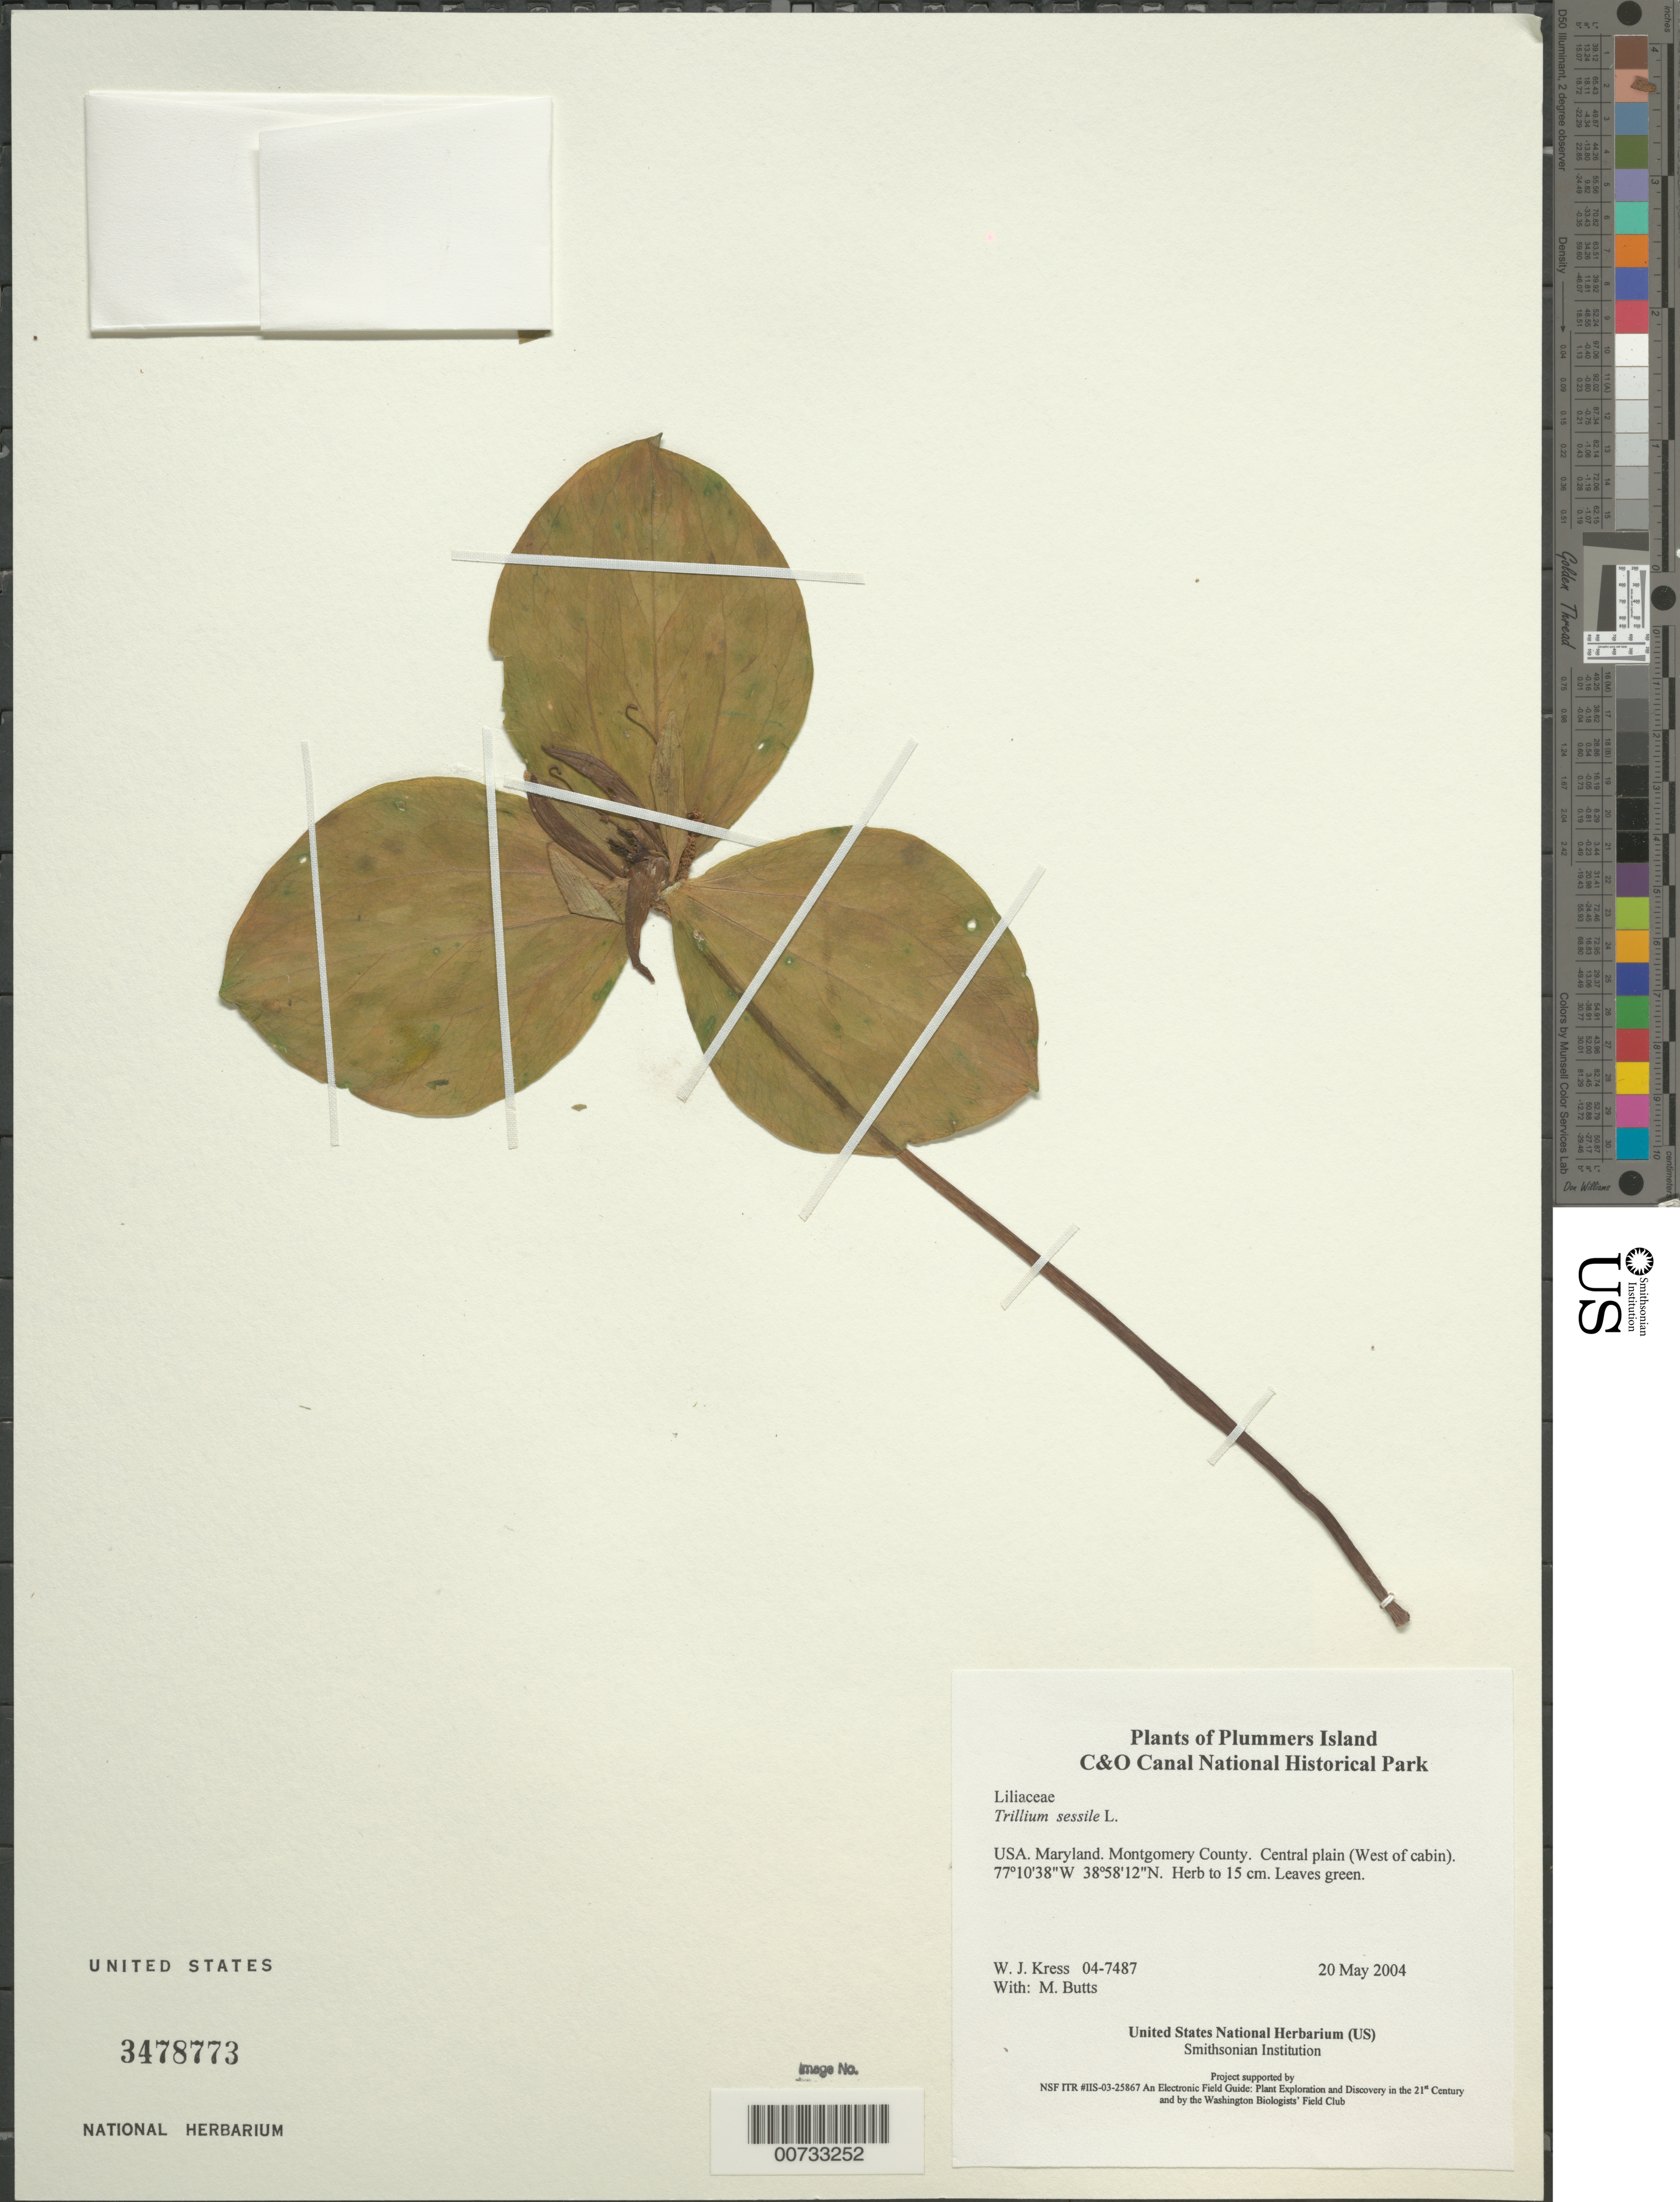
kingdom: Plantae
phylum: Tracheophyta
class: Liliopsida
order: Liliales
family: Melanthiaceae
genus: Trillium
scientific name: Trillium sessile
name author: L.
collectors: W. J. Kress & M. B. Butts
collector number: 04-7487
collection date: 2004-05-20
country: United States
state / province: Maryland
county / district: Montgomery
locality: Chesapeake and Ohio Canal National Historical Park, Plummers Island, central plain (West of Cabin)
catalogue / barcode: US 3478773